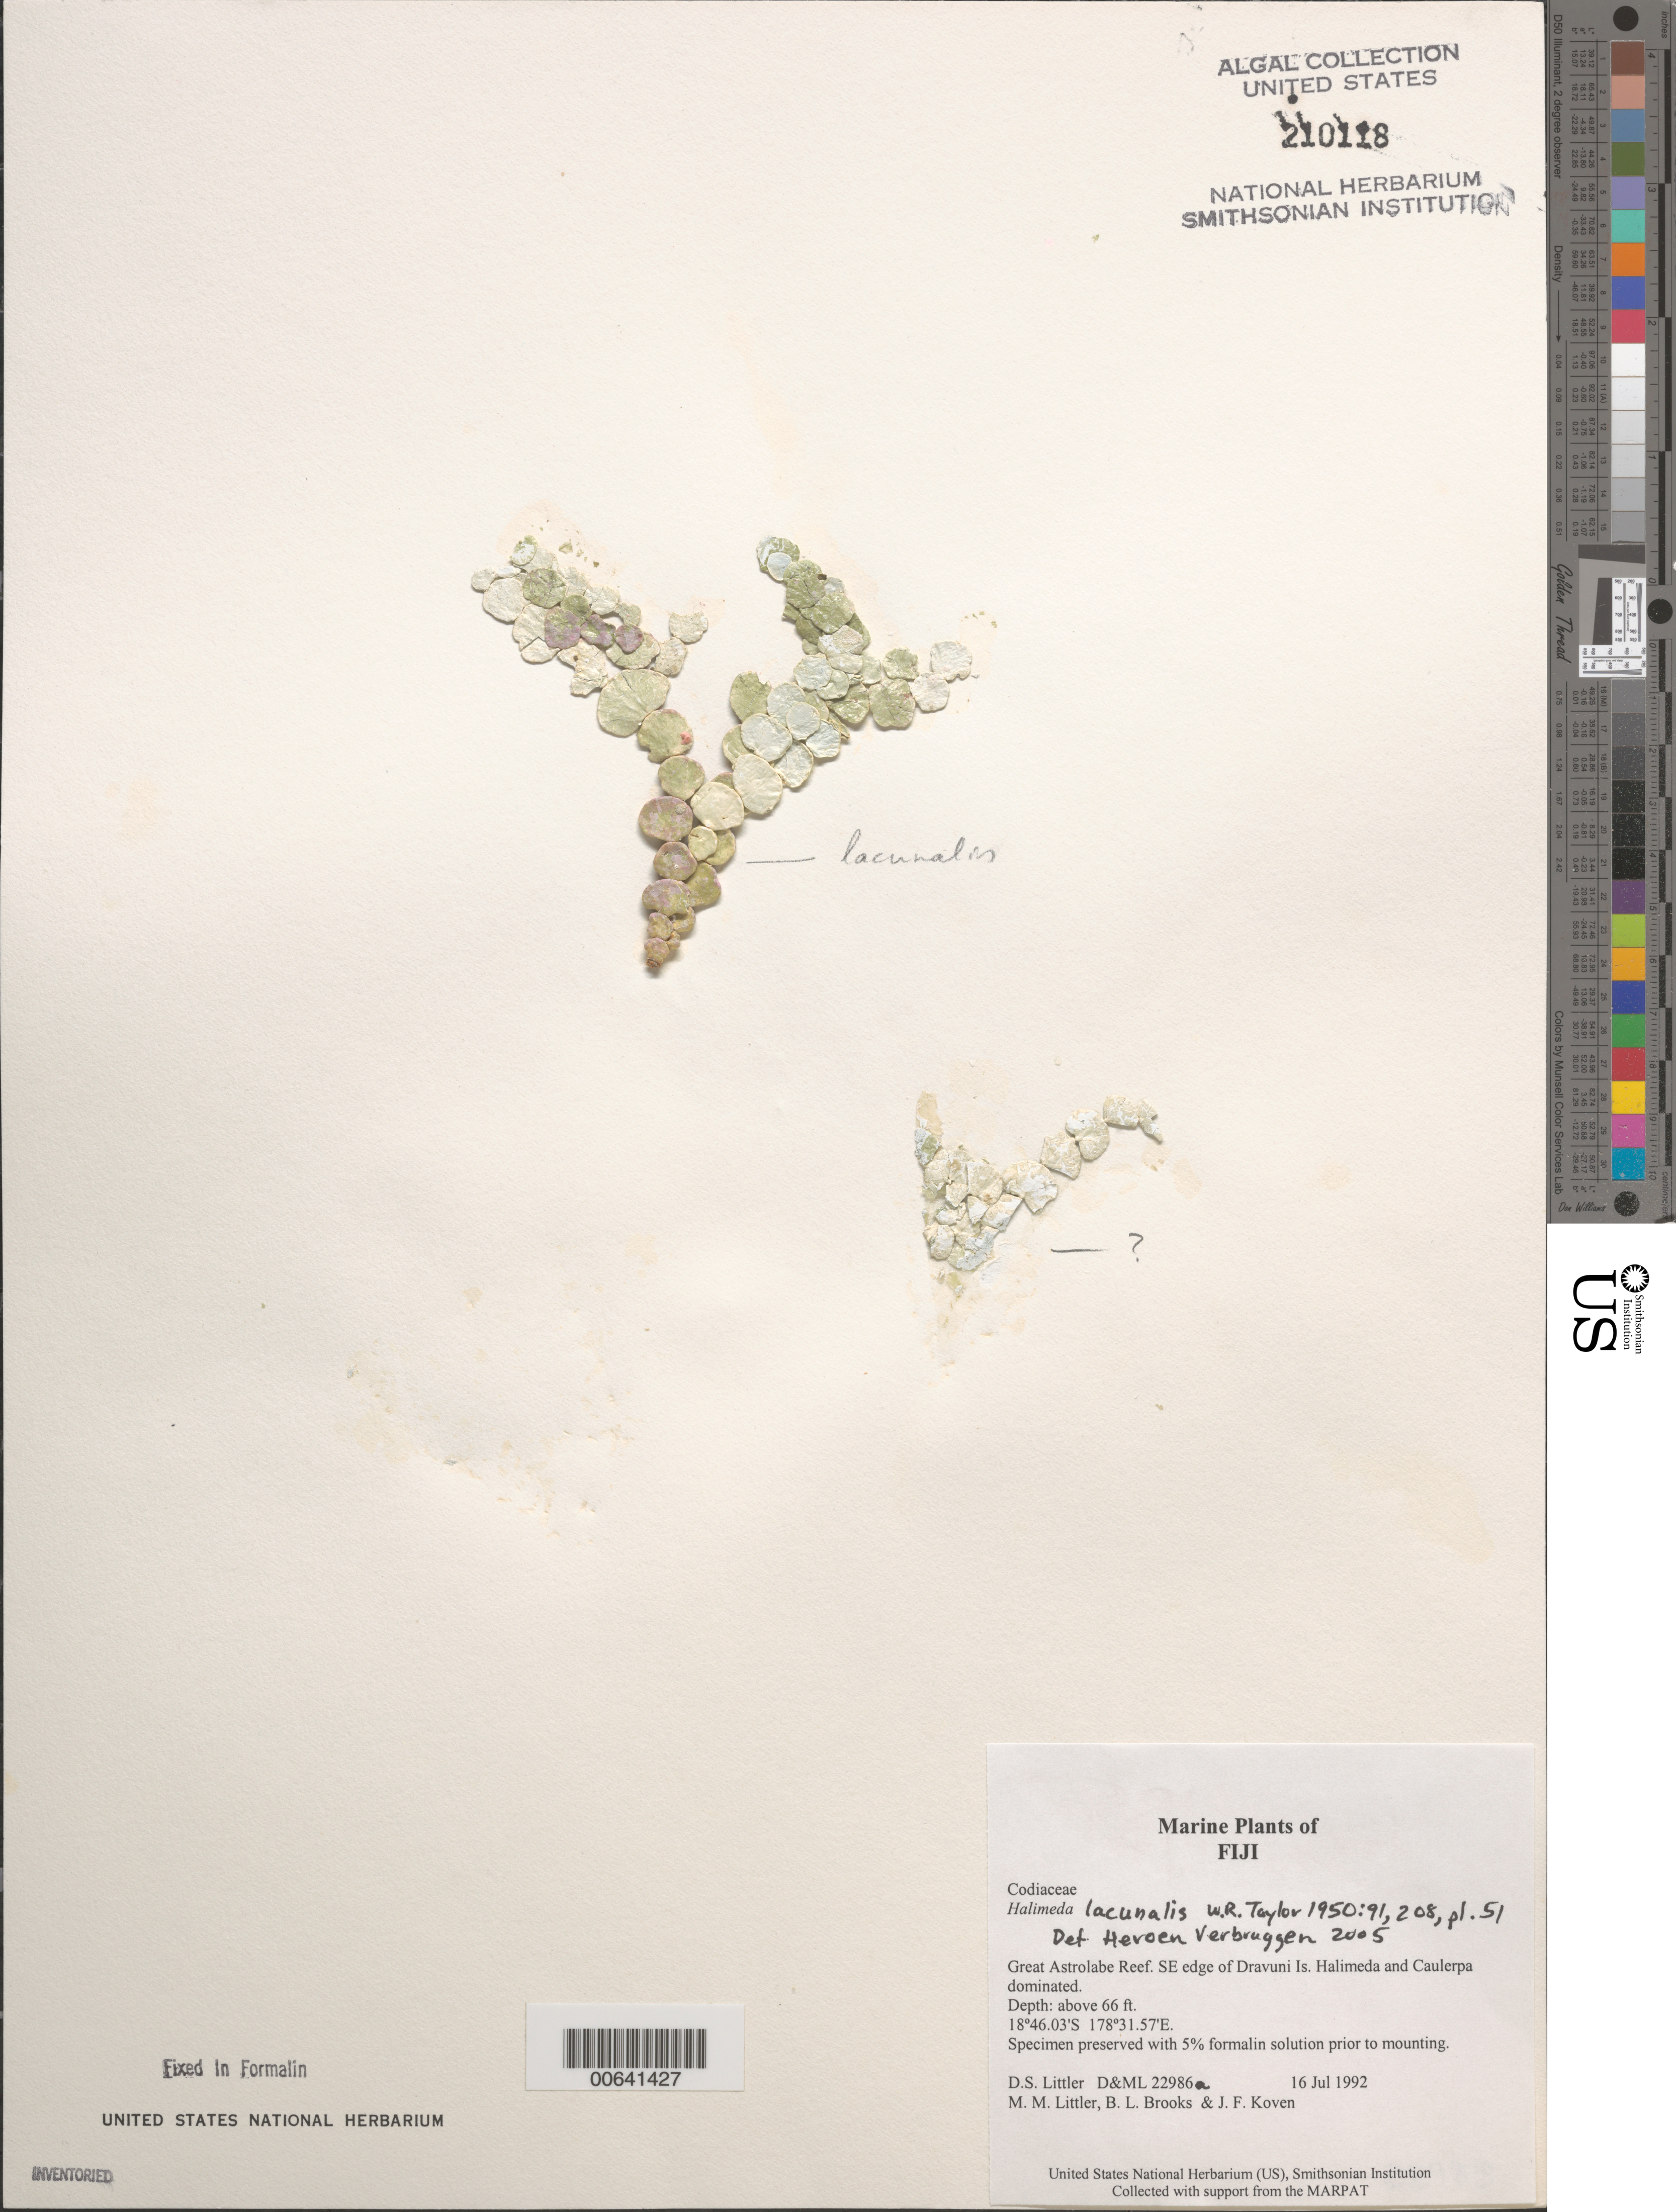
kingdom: Plantae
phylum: Chlorophyta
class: Ulvophyceae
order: Bryopsidales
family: Halimedaceae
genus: Halimeda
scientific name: Halimeda lacunalis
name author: W.R. Taylor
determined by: Verbruggen, H.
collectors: D. S. Littler, M. M. Littler, B. Brooks & J. Koven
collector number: D&ML 22986a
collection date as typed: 16 Jul 1992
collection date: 1992-07-16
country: Fiji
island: Dravuni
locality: Great Astrolabe Reef, southeast edge of island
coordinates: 18 46.03'S, 178 31.57'E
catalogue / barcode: US 210118